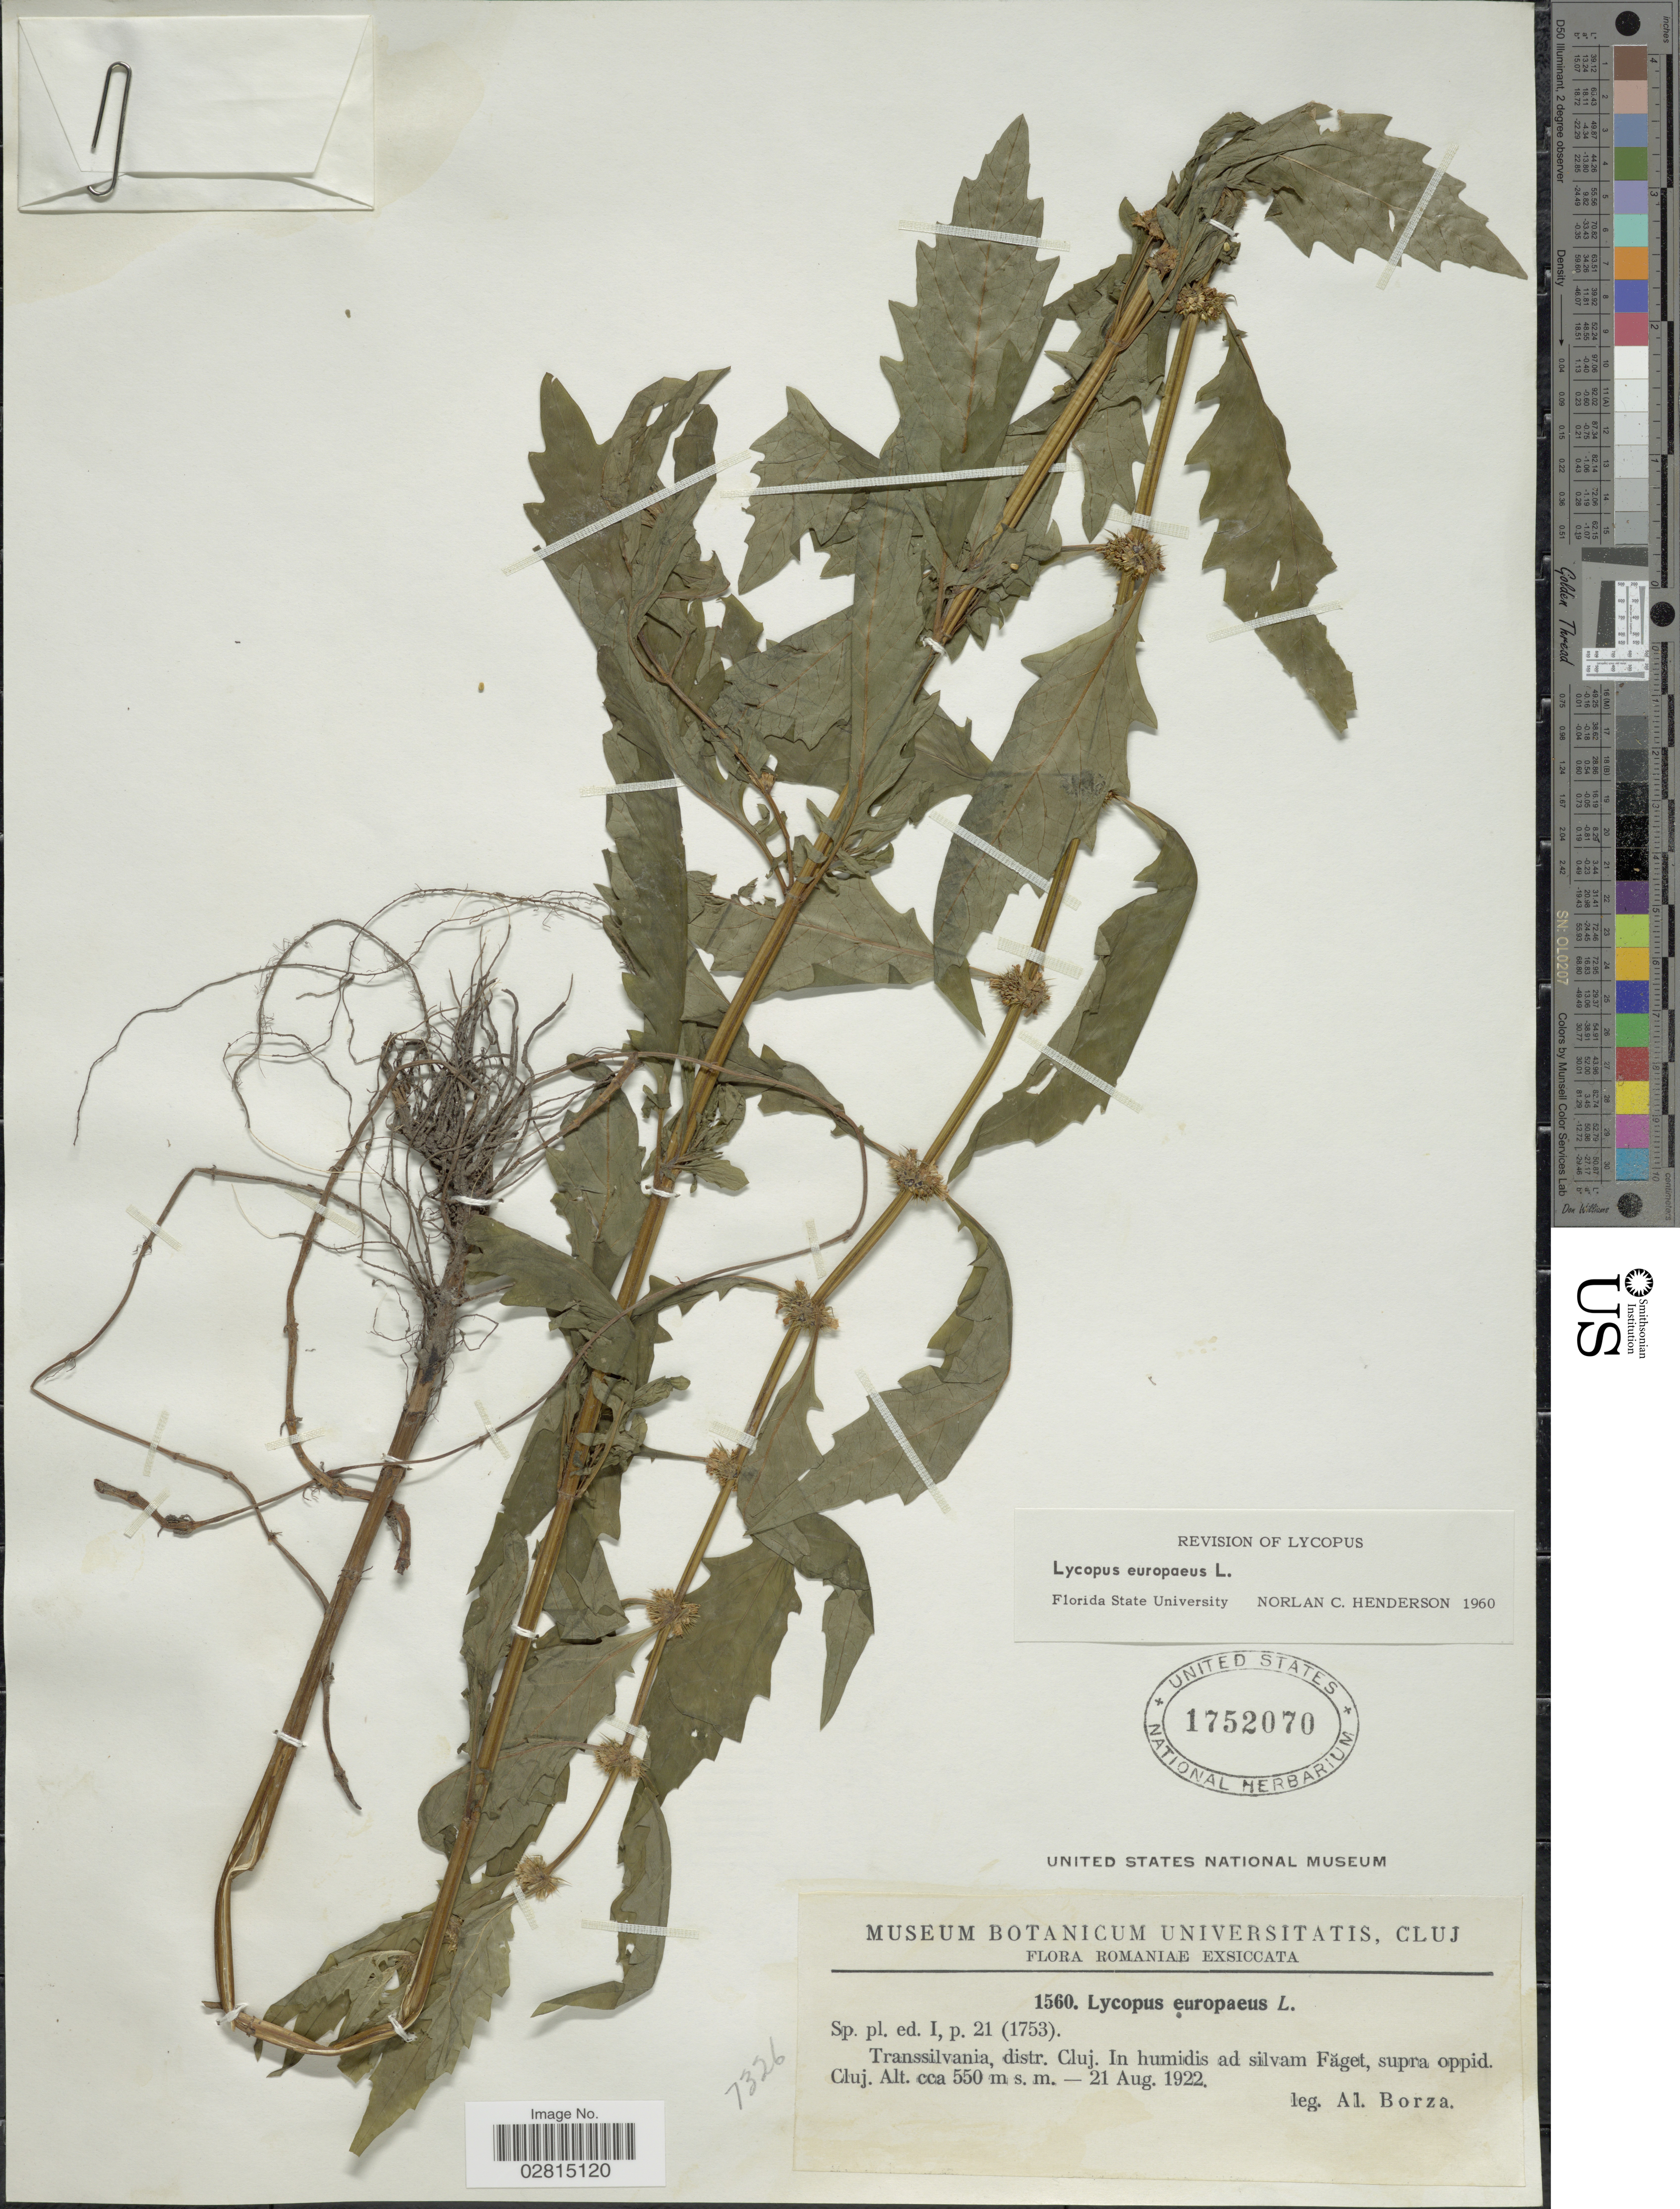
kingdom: Plantae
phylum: Tracheophyta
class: Magnoliopsida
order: Lamiales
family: Lamiaceae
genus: Lycopus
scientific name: Lycopus europaeus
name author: L.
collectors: A. Borza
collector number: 1560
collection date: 1922-08-21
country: Romania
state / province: Cluj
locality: Transsilvania, distr. Cluj, ad silvam Faget, supra oppid. Cluj.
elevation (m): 550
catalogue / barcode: US 1752070